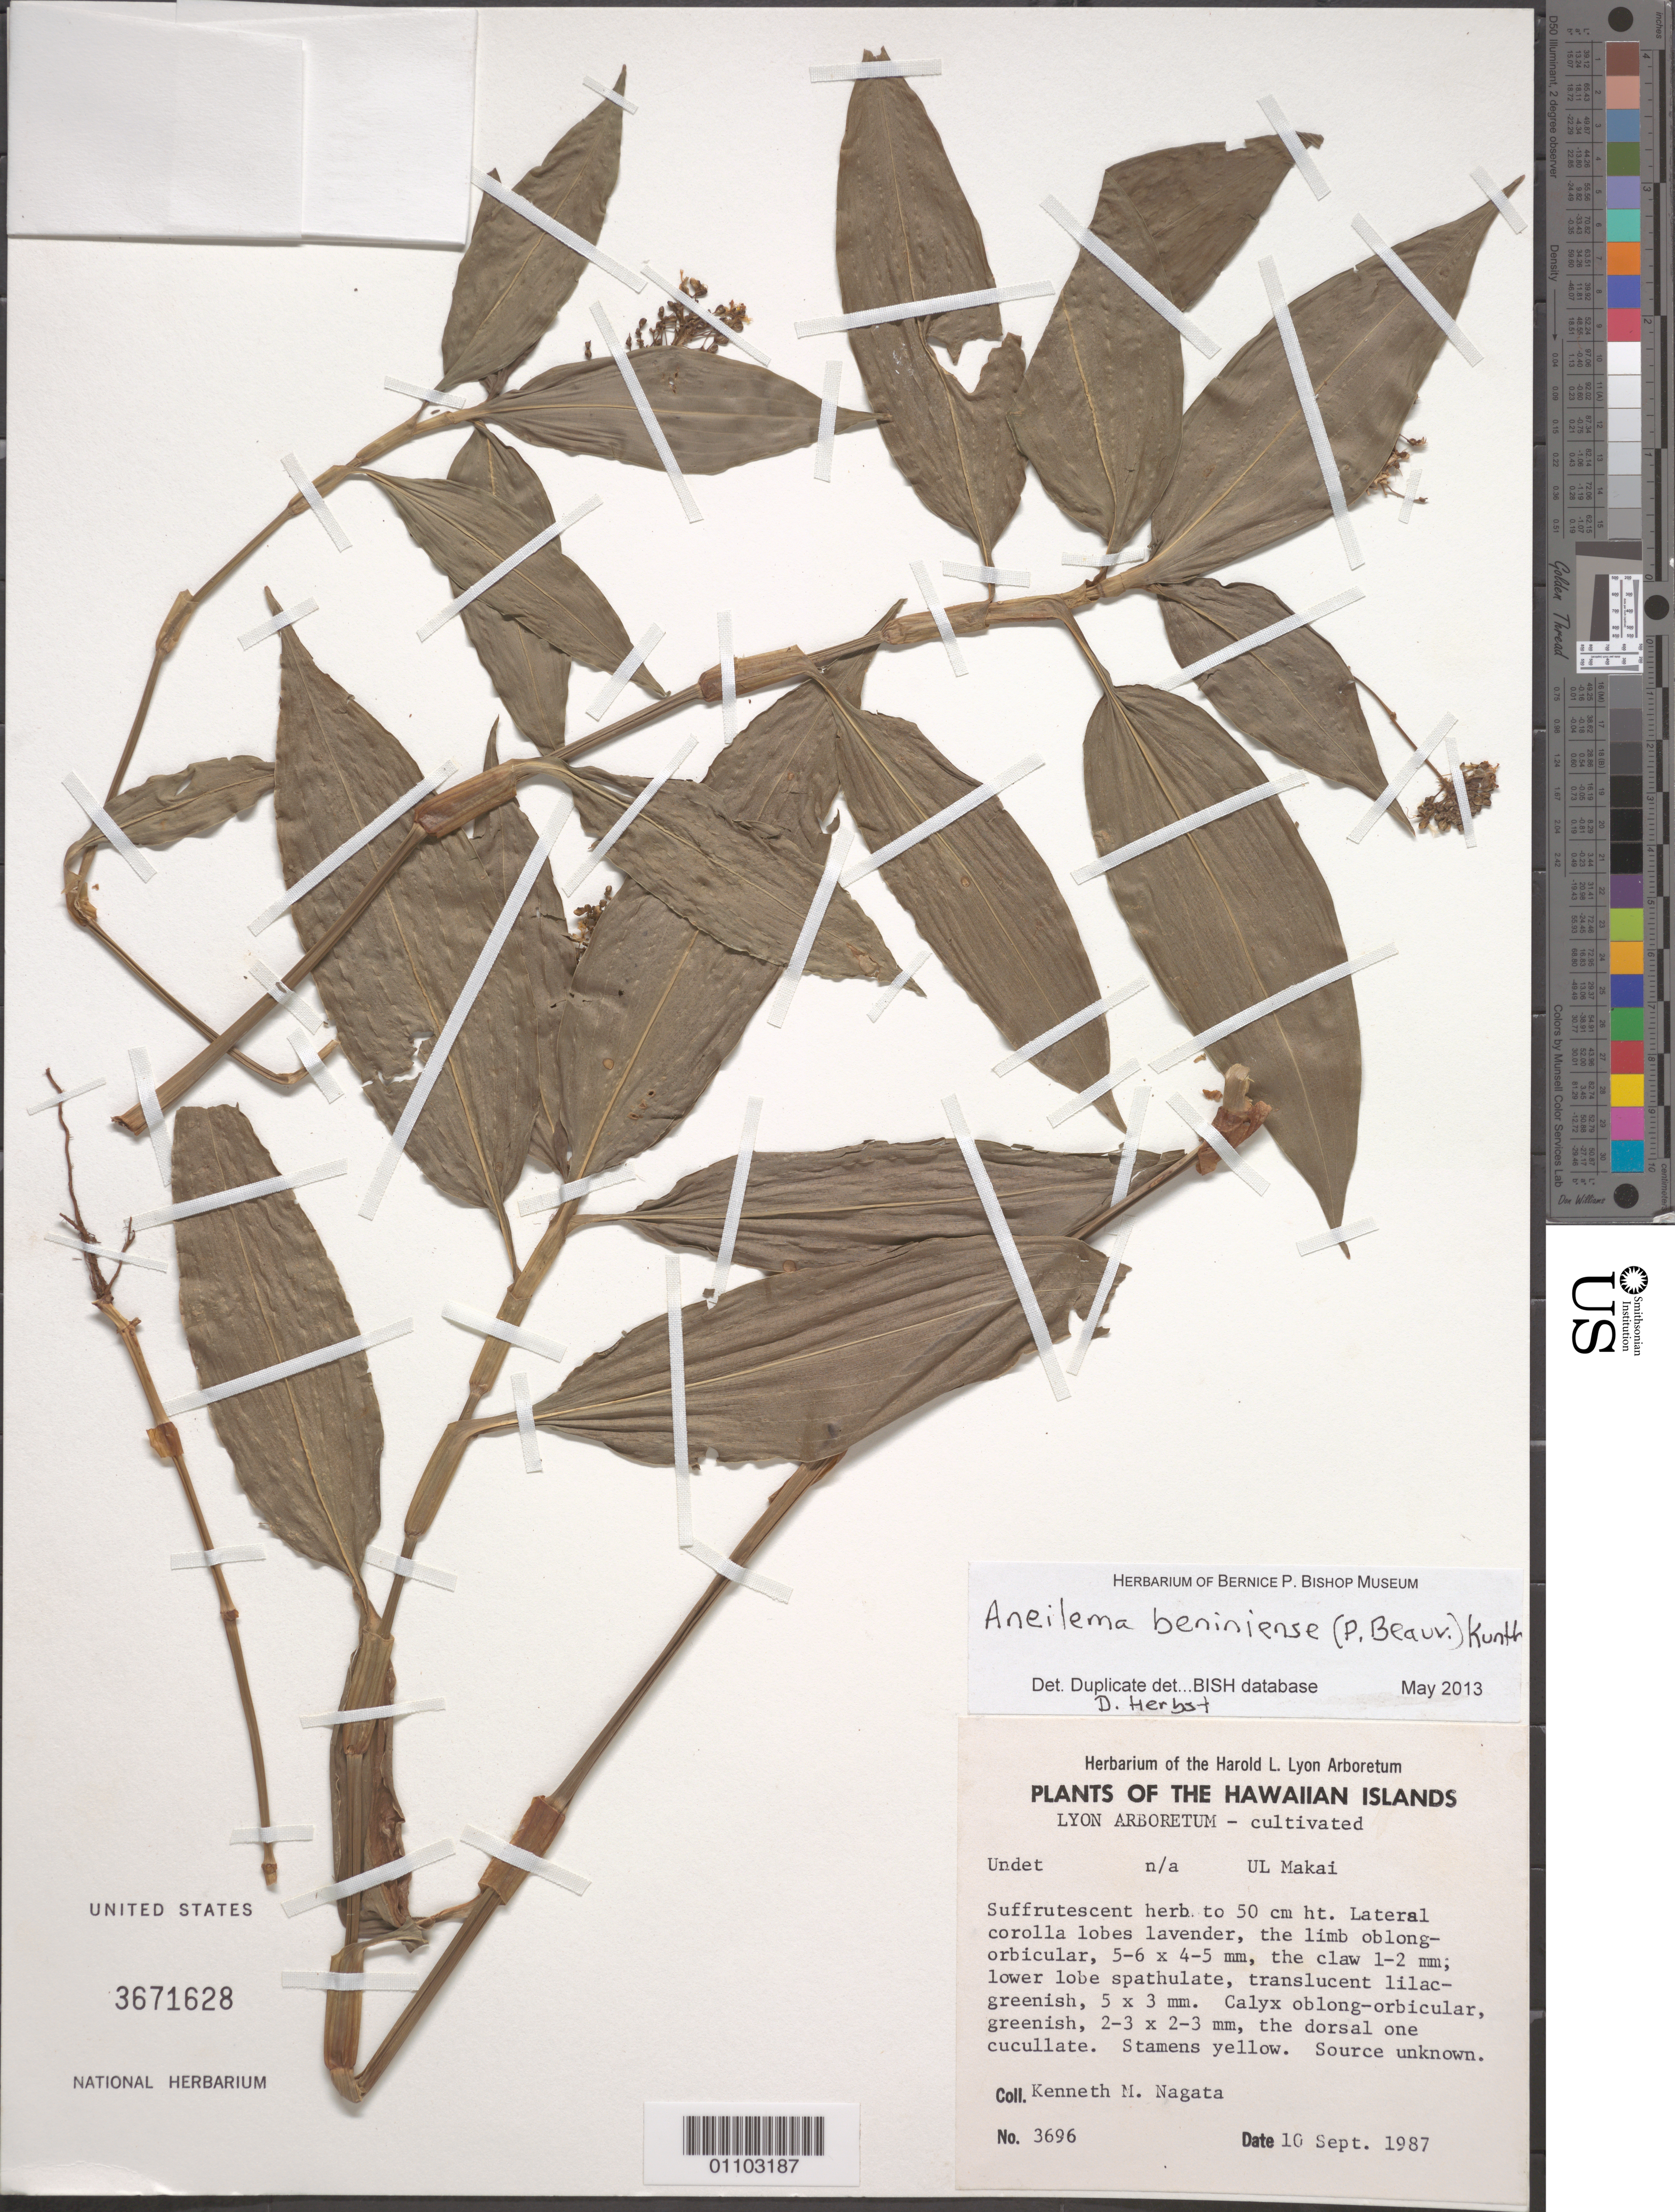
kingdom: Plantae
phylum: Tracheophyta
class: Liliopsida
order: Commelinales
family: Commelinaceae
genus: Aneilema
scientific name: Aneilema beniniense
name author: (P. Beauv.) Kunth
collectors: K. Nagata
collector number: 3696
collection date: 1987-09-10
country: United States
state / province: Hawaii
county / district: Honolulu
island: Oahu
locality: Lyon Arboretum.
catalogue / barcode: US 3671628